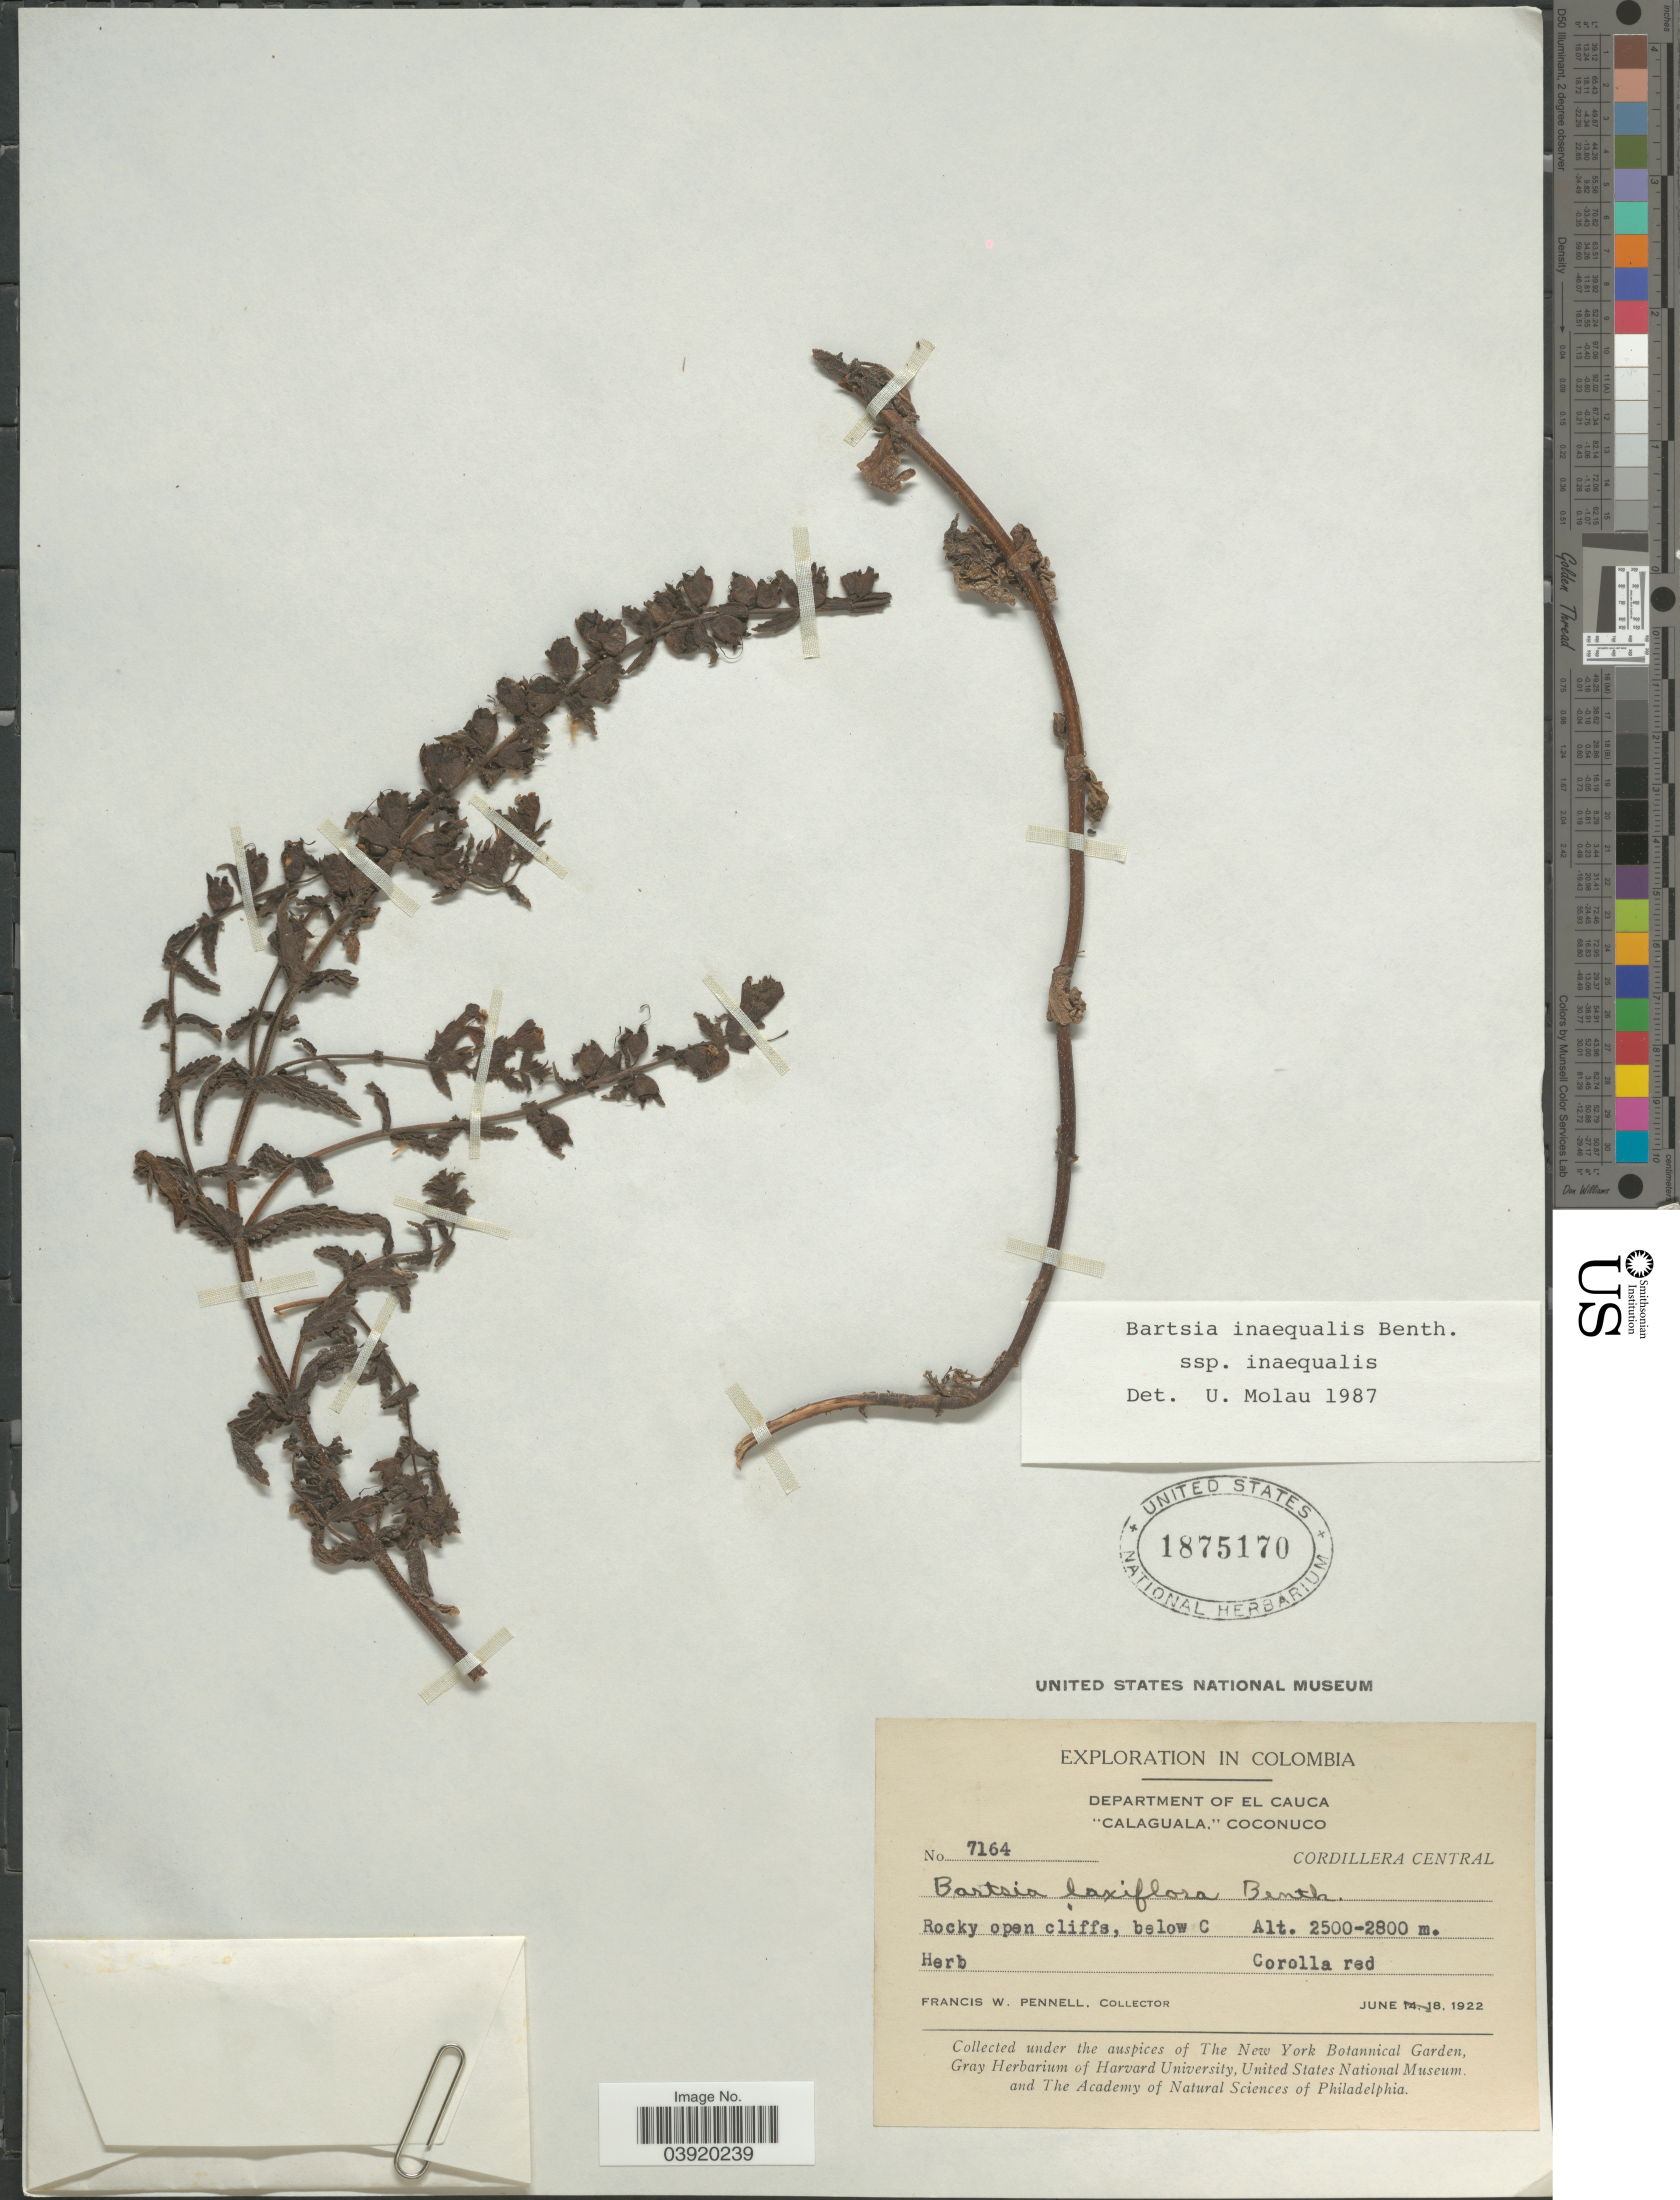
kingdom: Plantae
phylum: Tracheophyta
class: Magnoliopsida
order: Lamiales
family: Orobanchaceae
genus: Bartsia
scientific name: Bartsia inaequalis subsp. inaequalis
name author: Benth.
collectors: F. W. Pennell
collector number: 7164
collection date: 1922-06-18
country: Colombia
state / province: Cauca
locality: Department of El Cauca. "Calaguala," Coconuco. Cordillera Central. Below C.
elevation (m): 2500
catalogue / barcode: US 1875170